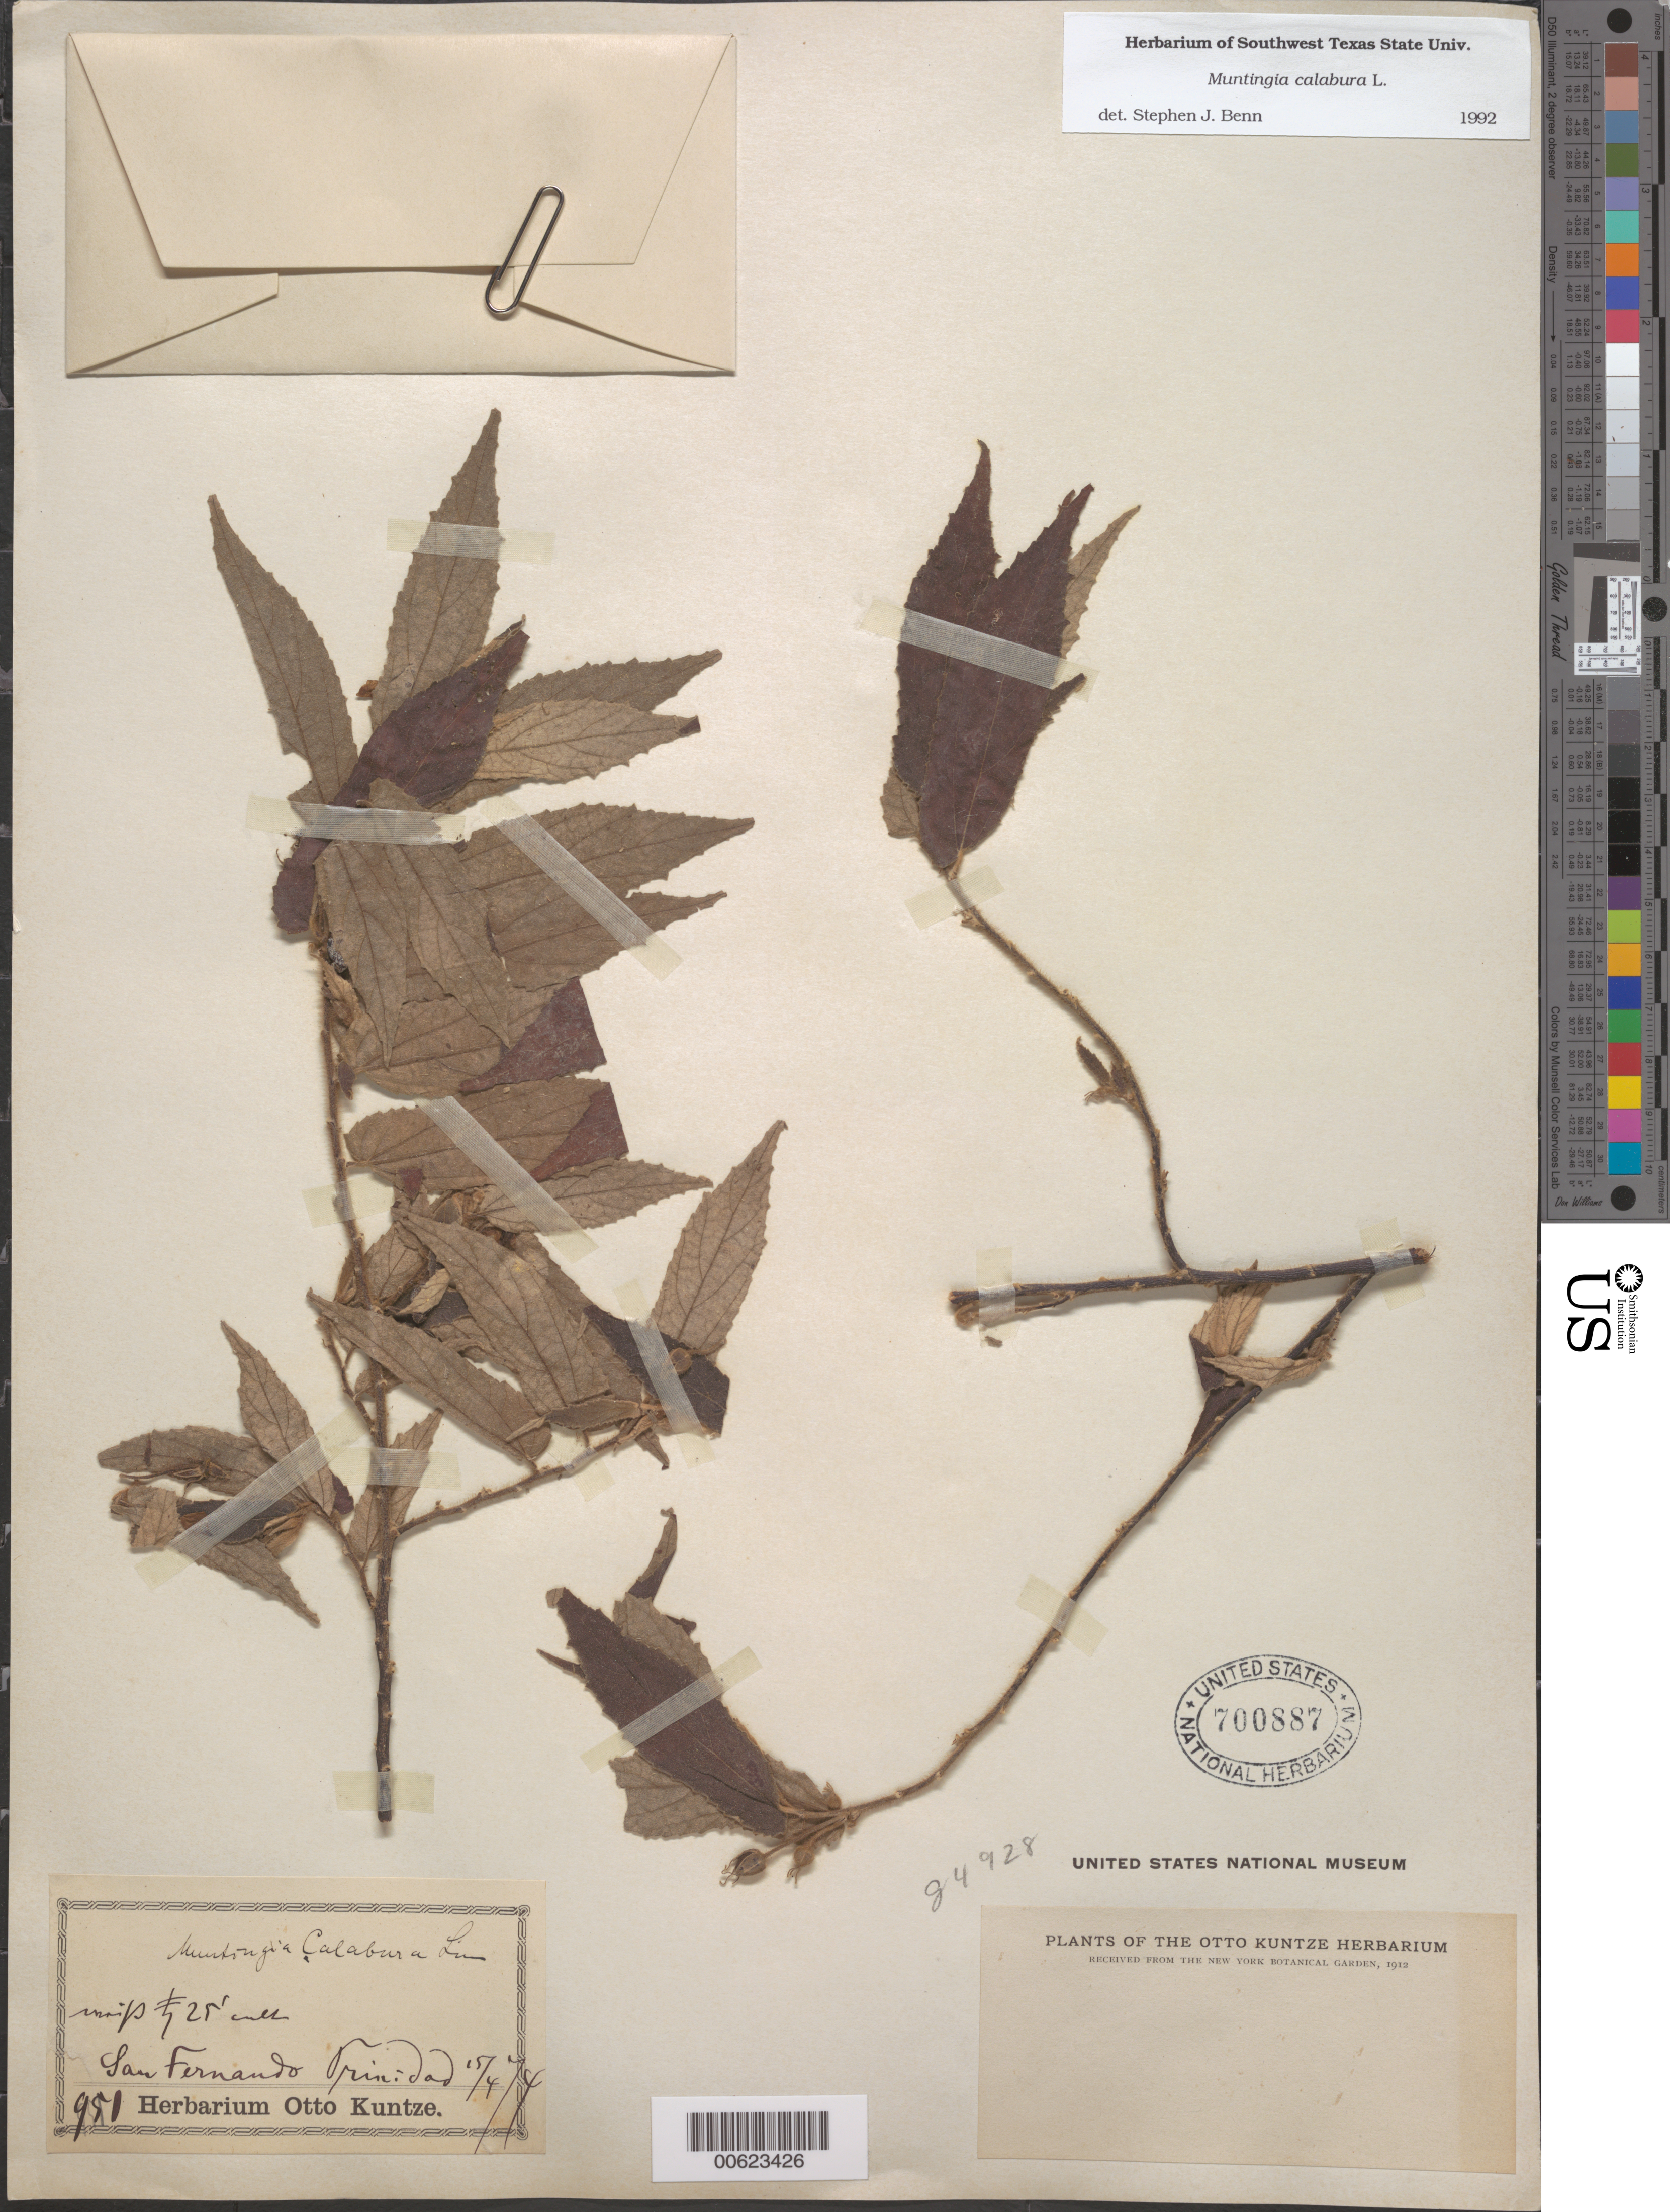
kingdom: Plantae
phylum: Tracheophyta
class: Magnoliopsida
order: Malvales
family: Muntingiaceae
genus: Muntingia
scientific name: Muntingia calabura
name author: L.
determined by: Benn, S. J.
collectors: C.E.O. Kuntze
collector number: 951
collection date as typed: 15 Apr 1874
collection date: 1874-04-15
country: Trinidad and Tobago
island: Trinidad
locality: Trinidad, San Fernando.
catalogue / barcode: US 700887